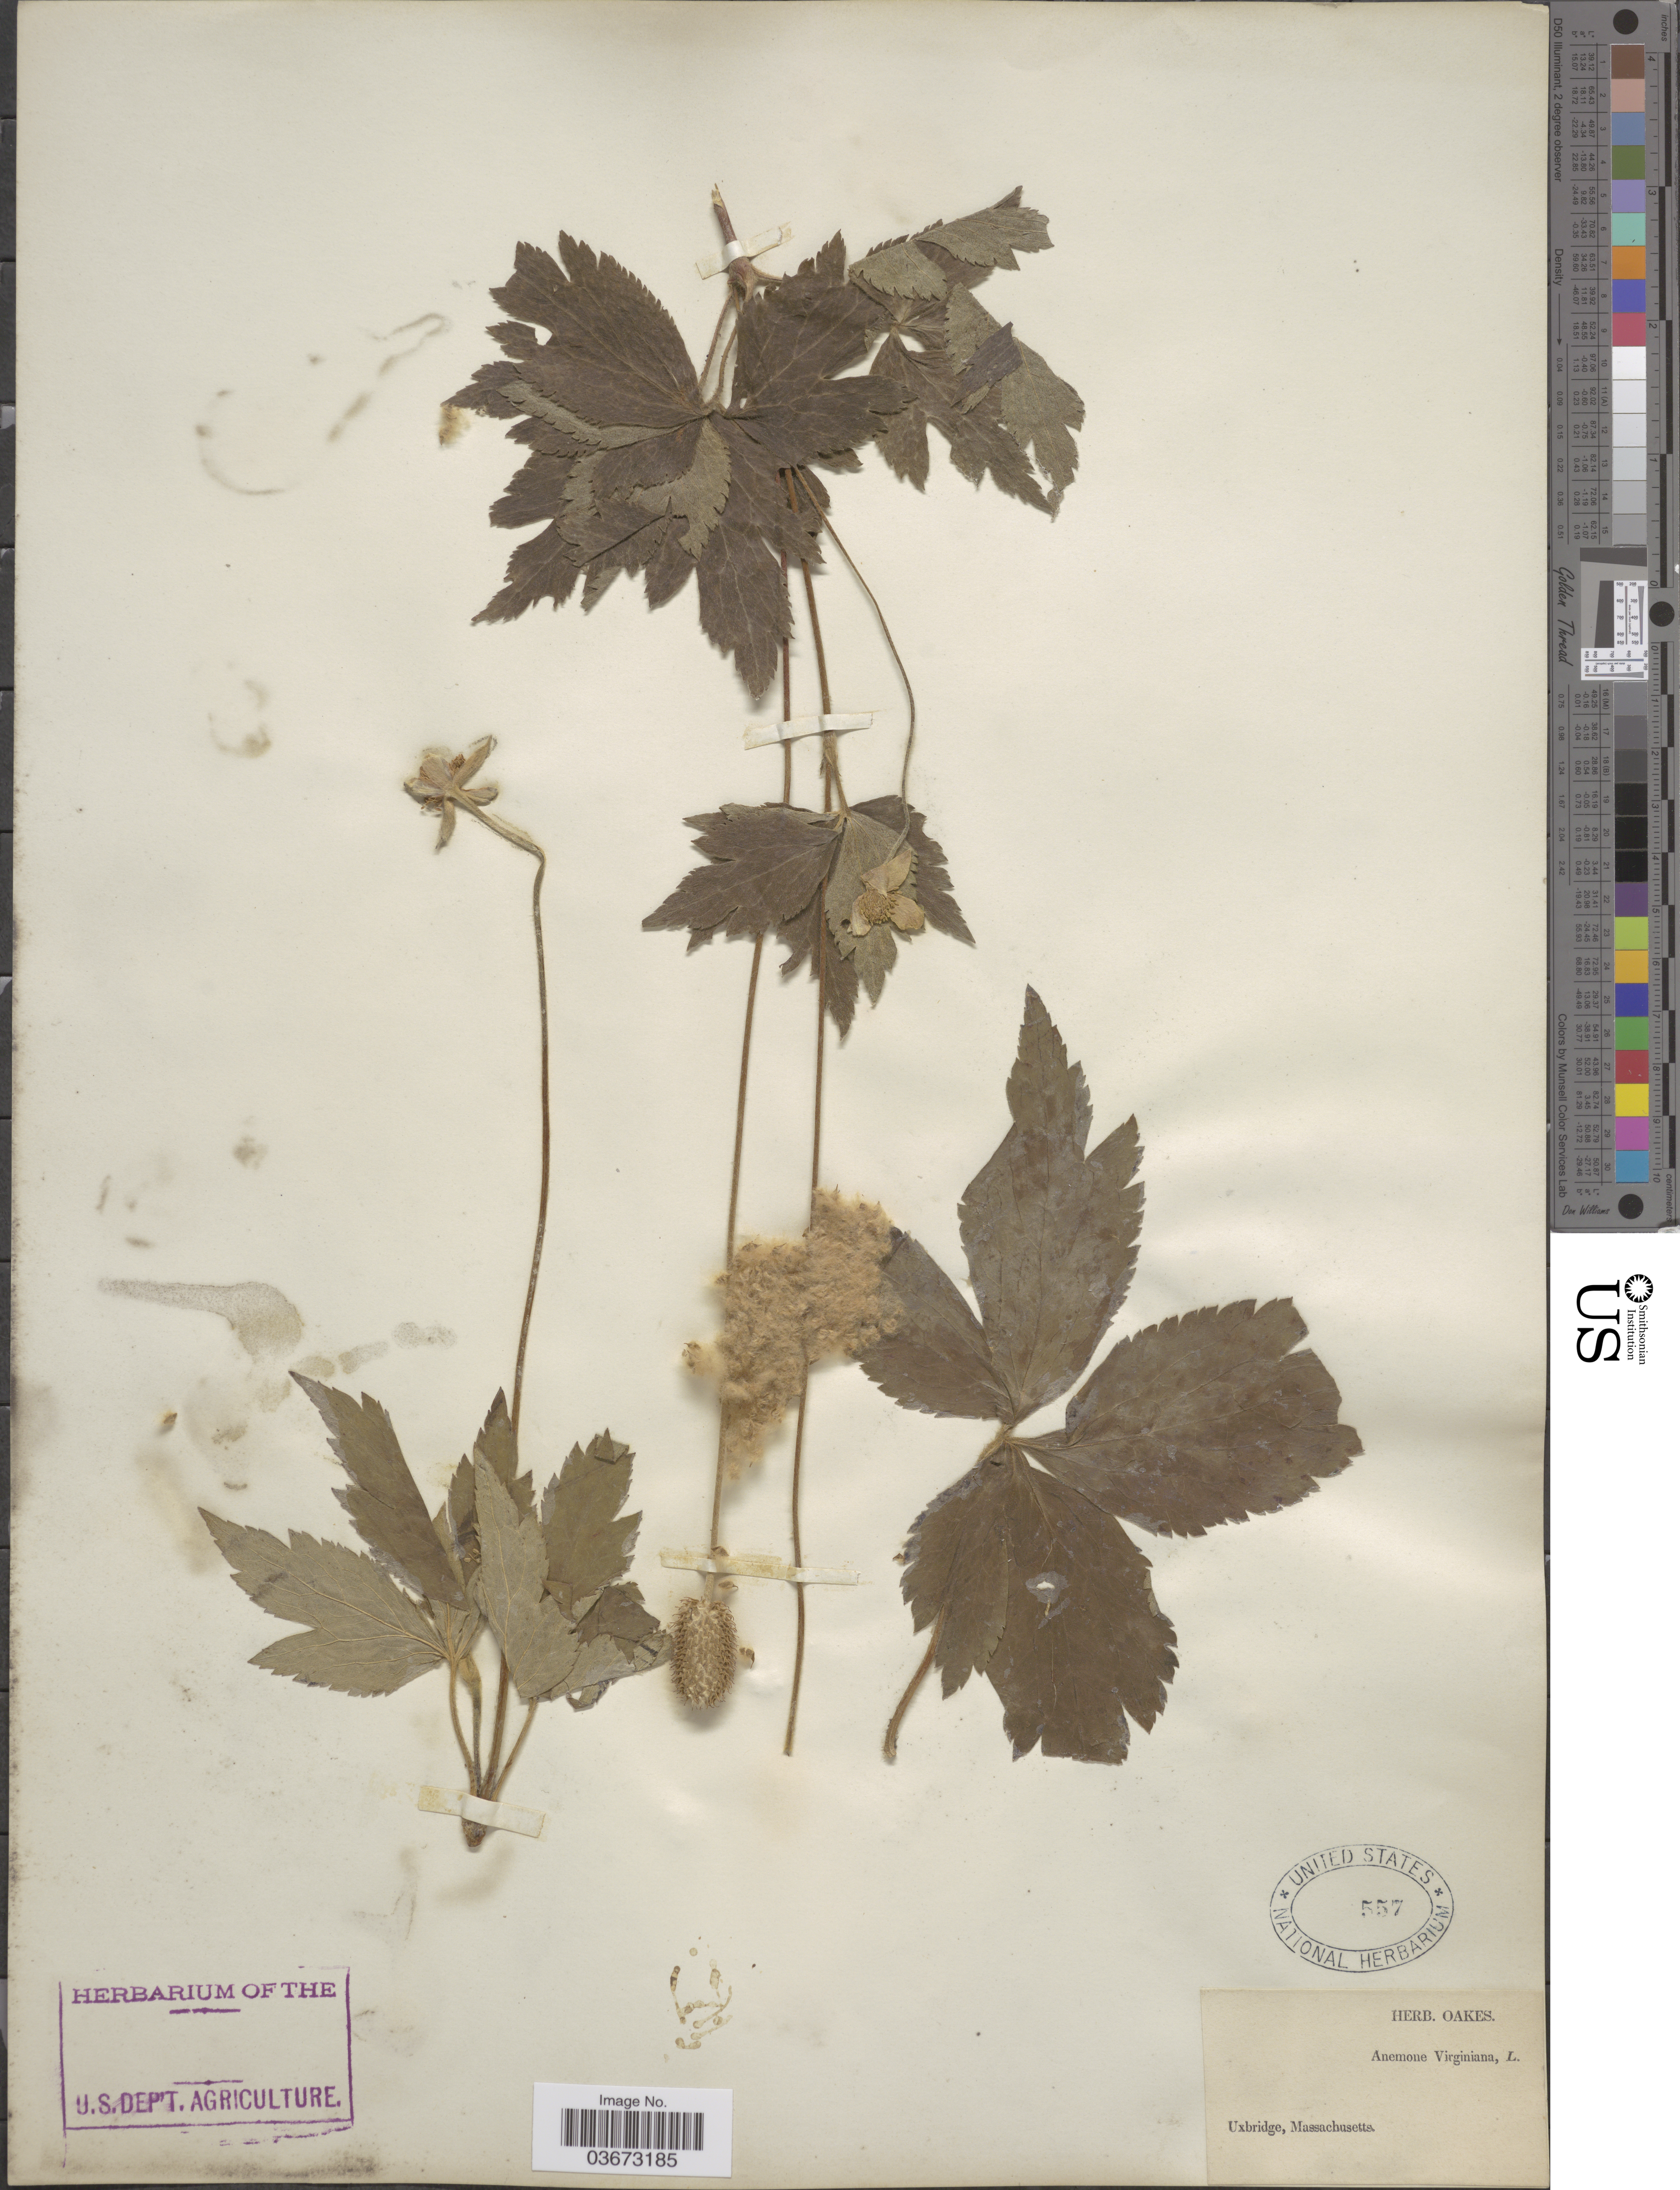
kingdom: Plantae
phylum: Tracheophyta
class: Magnoliopsida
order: Ranunculales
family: Ranunculaceae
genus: Anemone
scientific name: Anemone virginiana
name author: L.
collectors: ex herb. Oakes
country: United States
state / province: Massachusetts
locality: Uxbridge.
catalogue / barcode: US 557